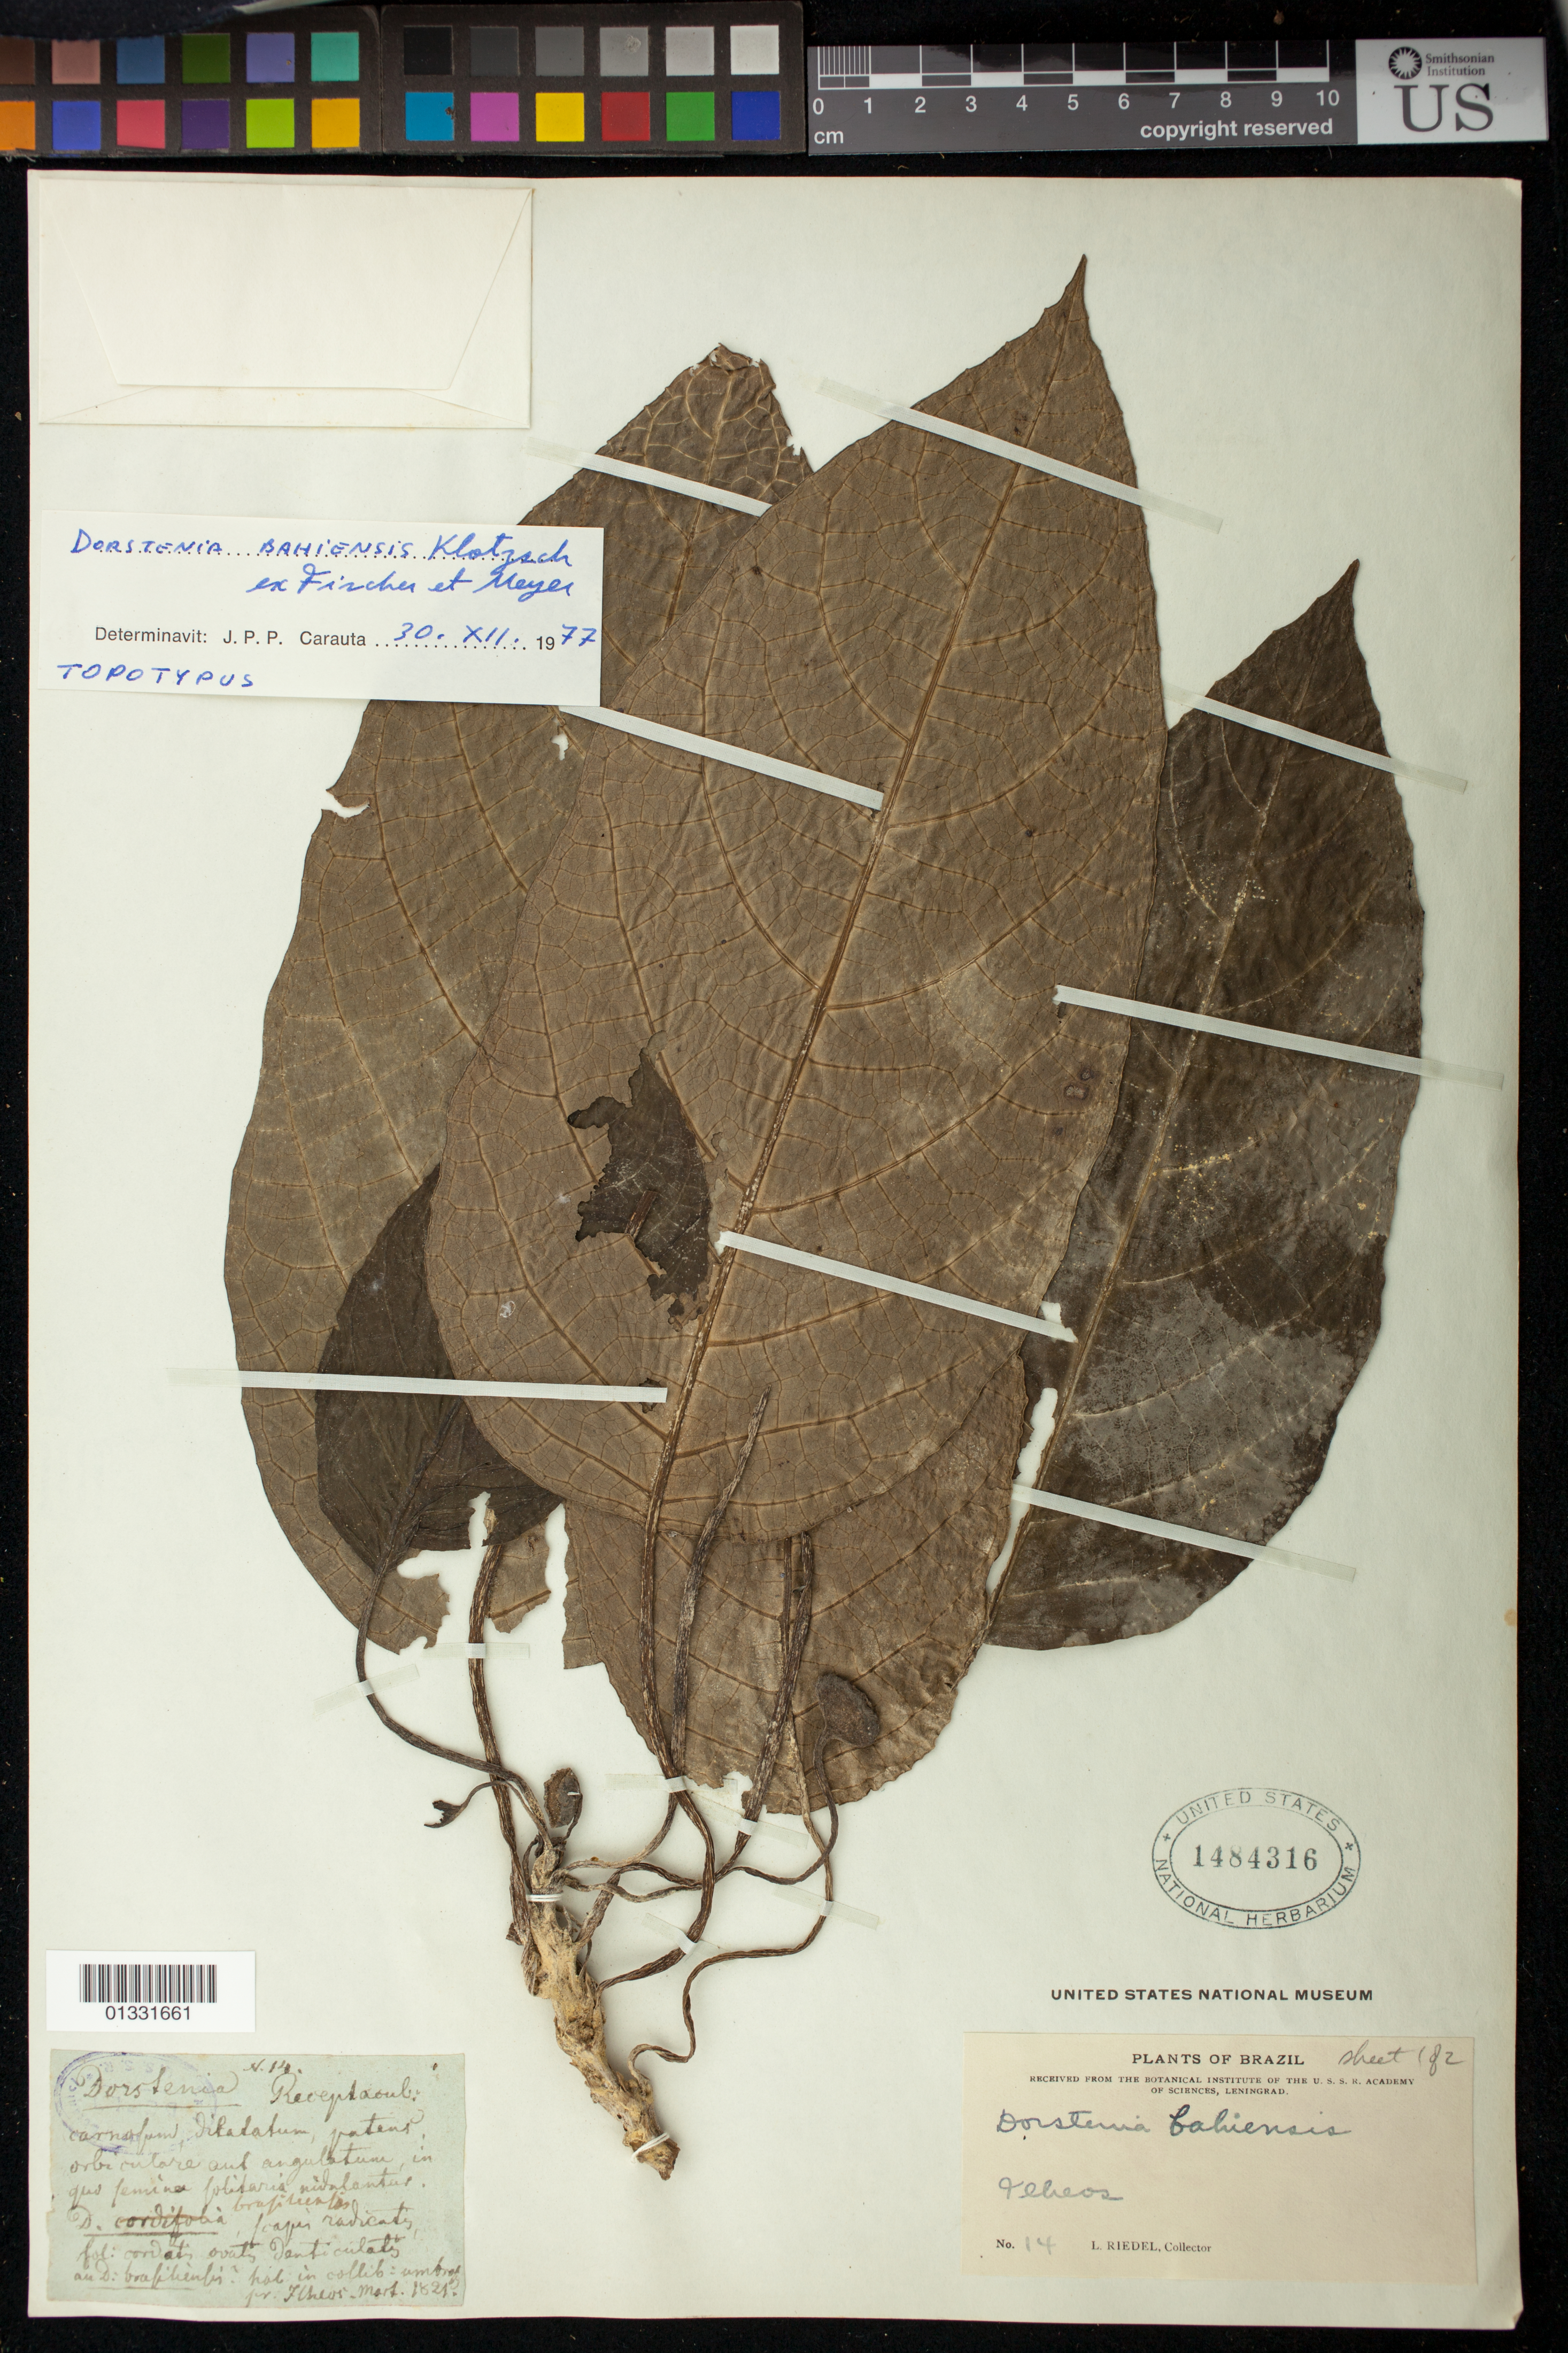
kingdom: Plantae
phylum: Tracheophyta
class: Magnoliopsida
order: Rosales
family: Moraceae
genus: Dorstenia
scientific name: Dorstenia bahiensis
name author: Klotzsch ex Fisch. & C.A. Mey.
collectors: L. Riedel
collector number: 14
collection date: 1821-03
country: Brazil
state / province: Bahia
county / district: Ilhéus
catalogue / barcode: US 1484316